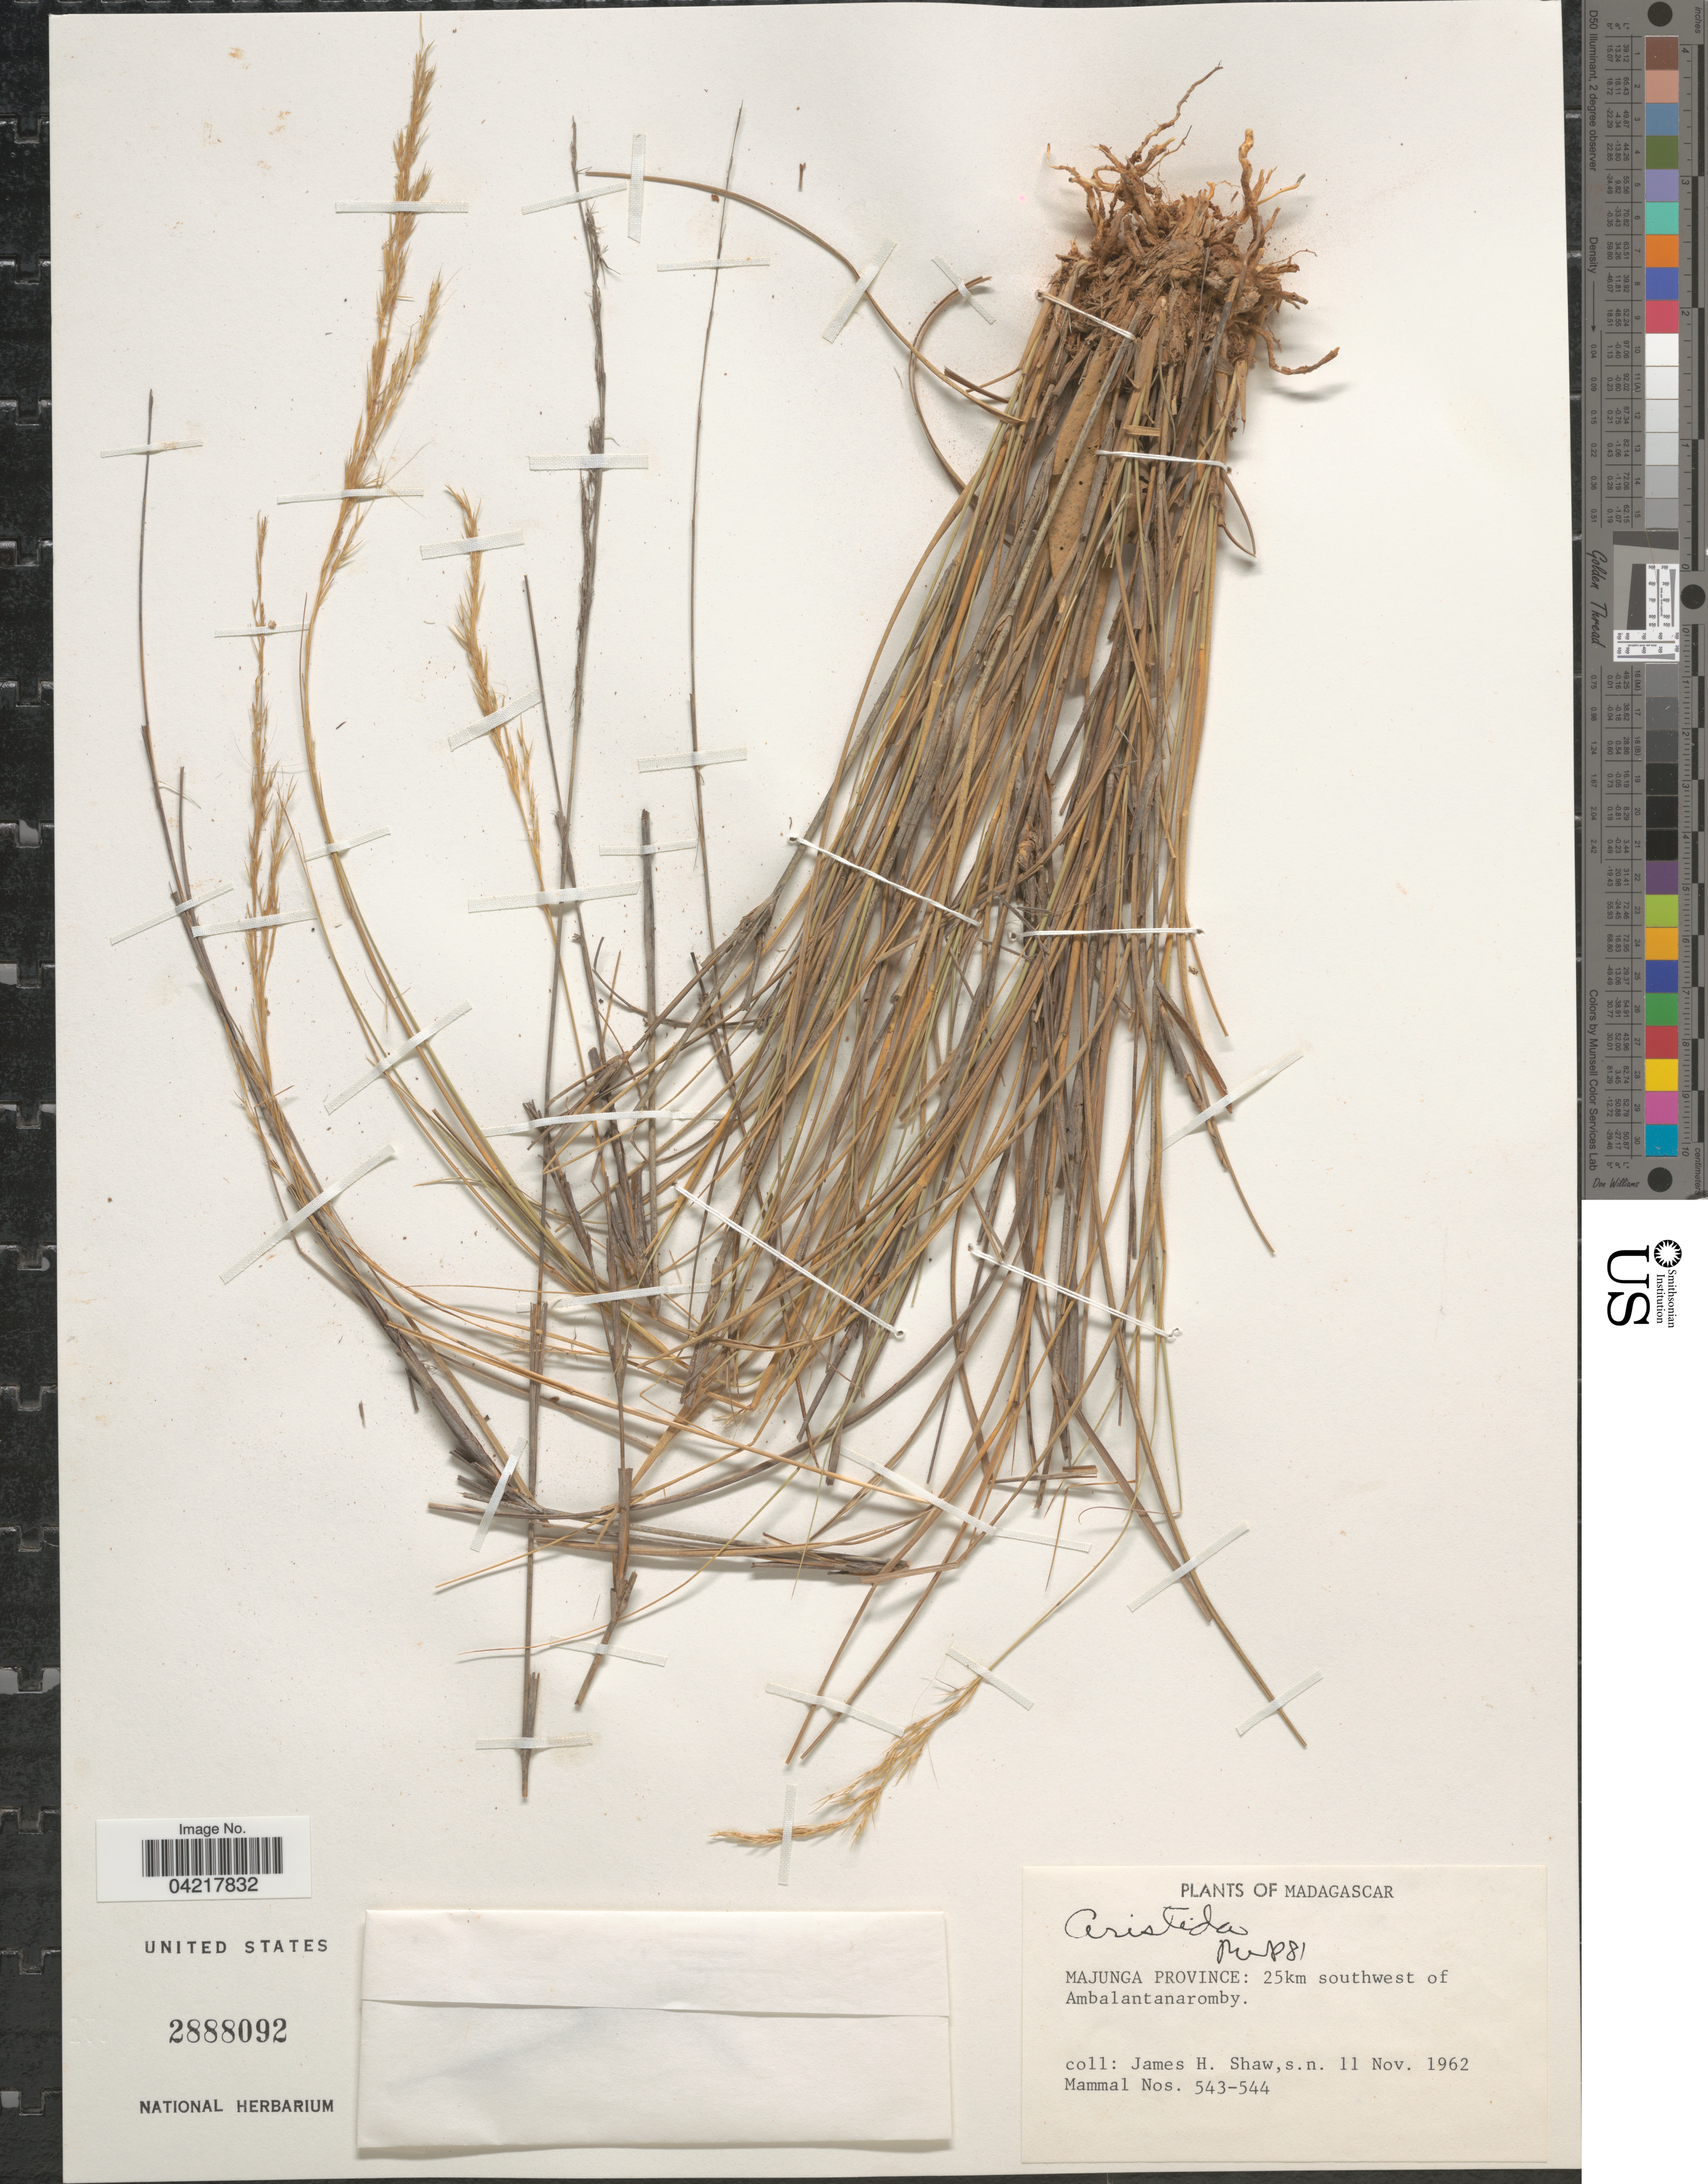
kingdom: Plantae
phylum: Tracheophyta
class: Liliopsida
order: Poales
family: Poaceae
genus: Aristida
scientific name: Aristida sp.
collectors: J. H. Shaw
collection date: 1962-11-11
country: Madagascar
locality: Majunga Province: 25km southwest of Ambalantanaromby.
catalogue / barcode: US 2888092